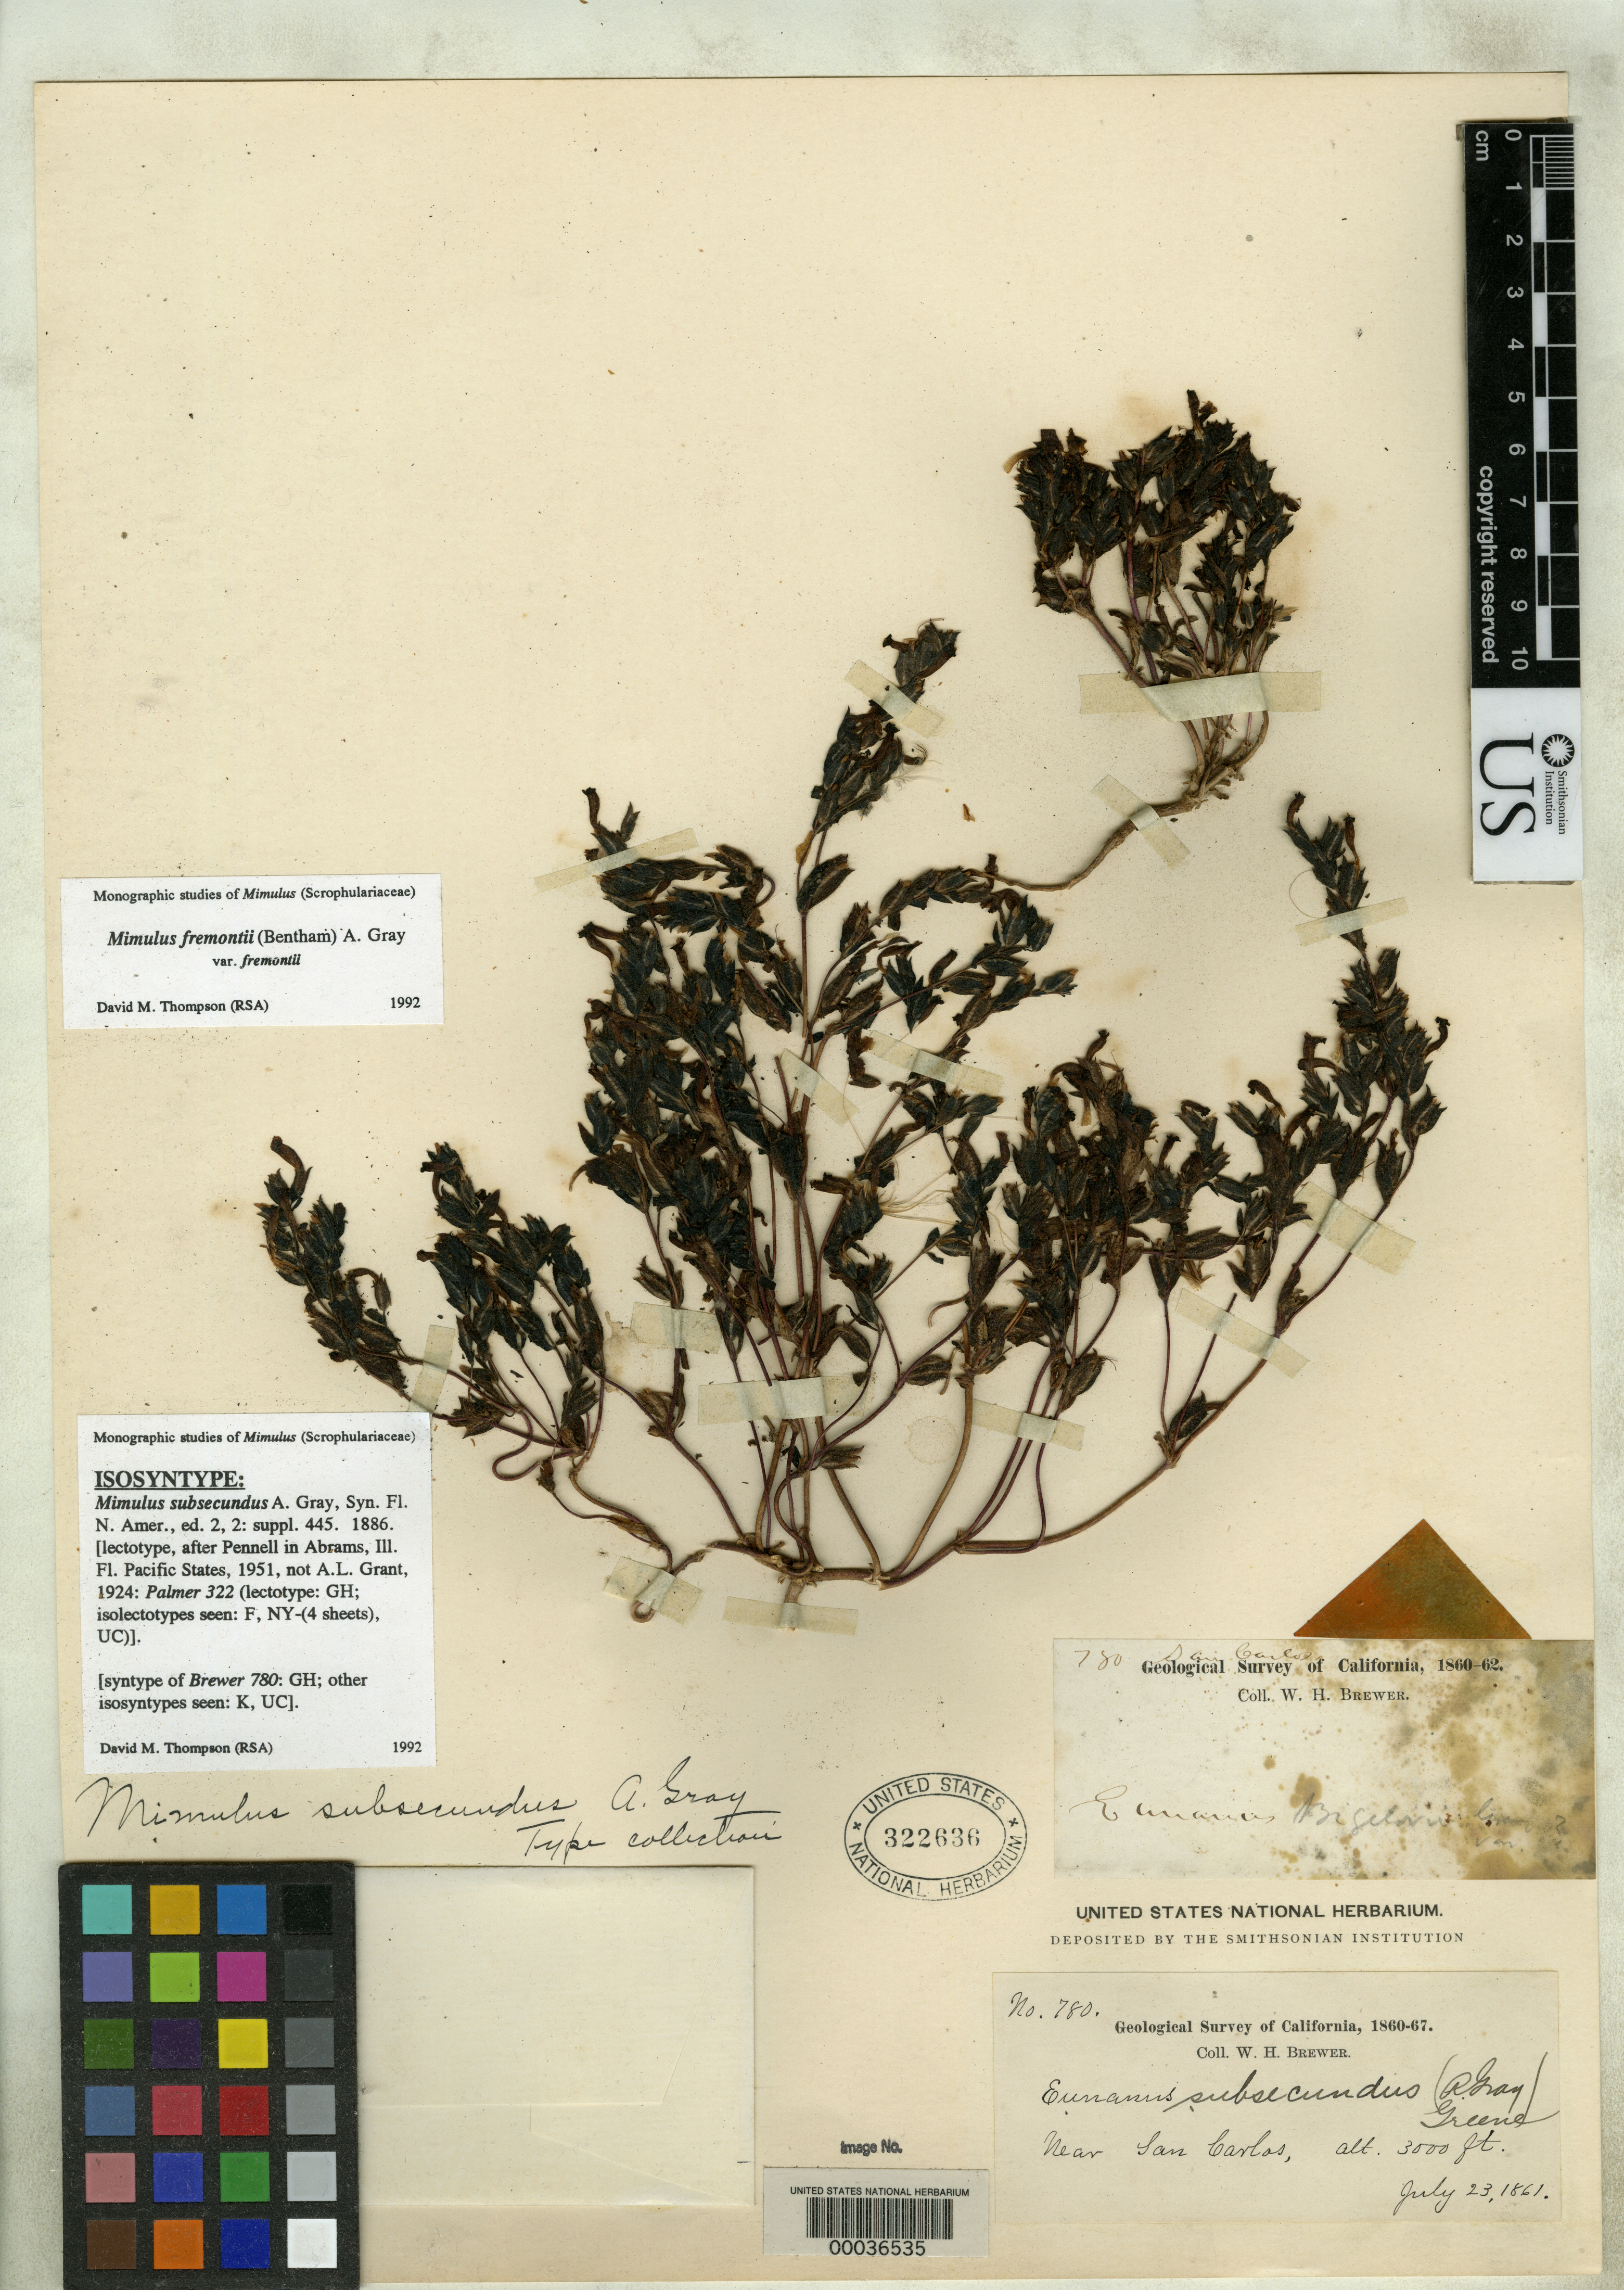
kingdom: Plantae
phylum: Tracheophyta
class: Magnoliopsida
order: Lamiales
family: Phrymaceae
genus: Mimulus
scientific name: Mimulus subsecundus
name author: A. Gray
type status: Type Collection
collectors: W. H. Brewer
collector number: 780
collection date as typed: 23 Jul 1861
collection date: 1861-07-23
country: United States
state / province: California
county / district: Fresno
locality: Mt. San Carlos.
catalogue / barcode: US 322636